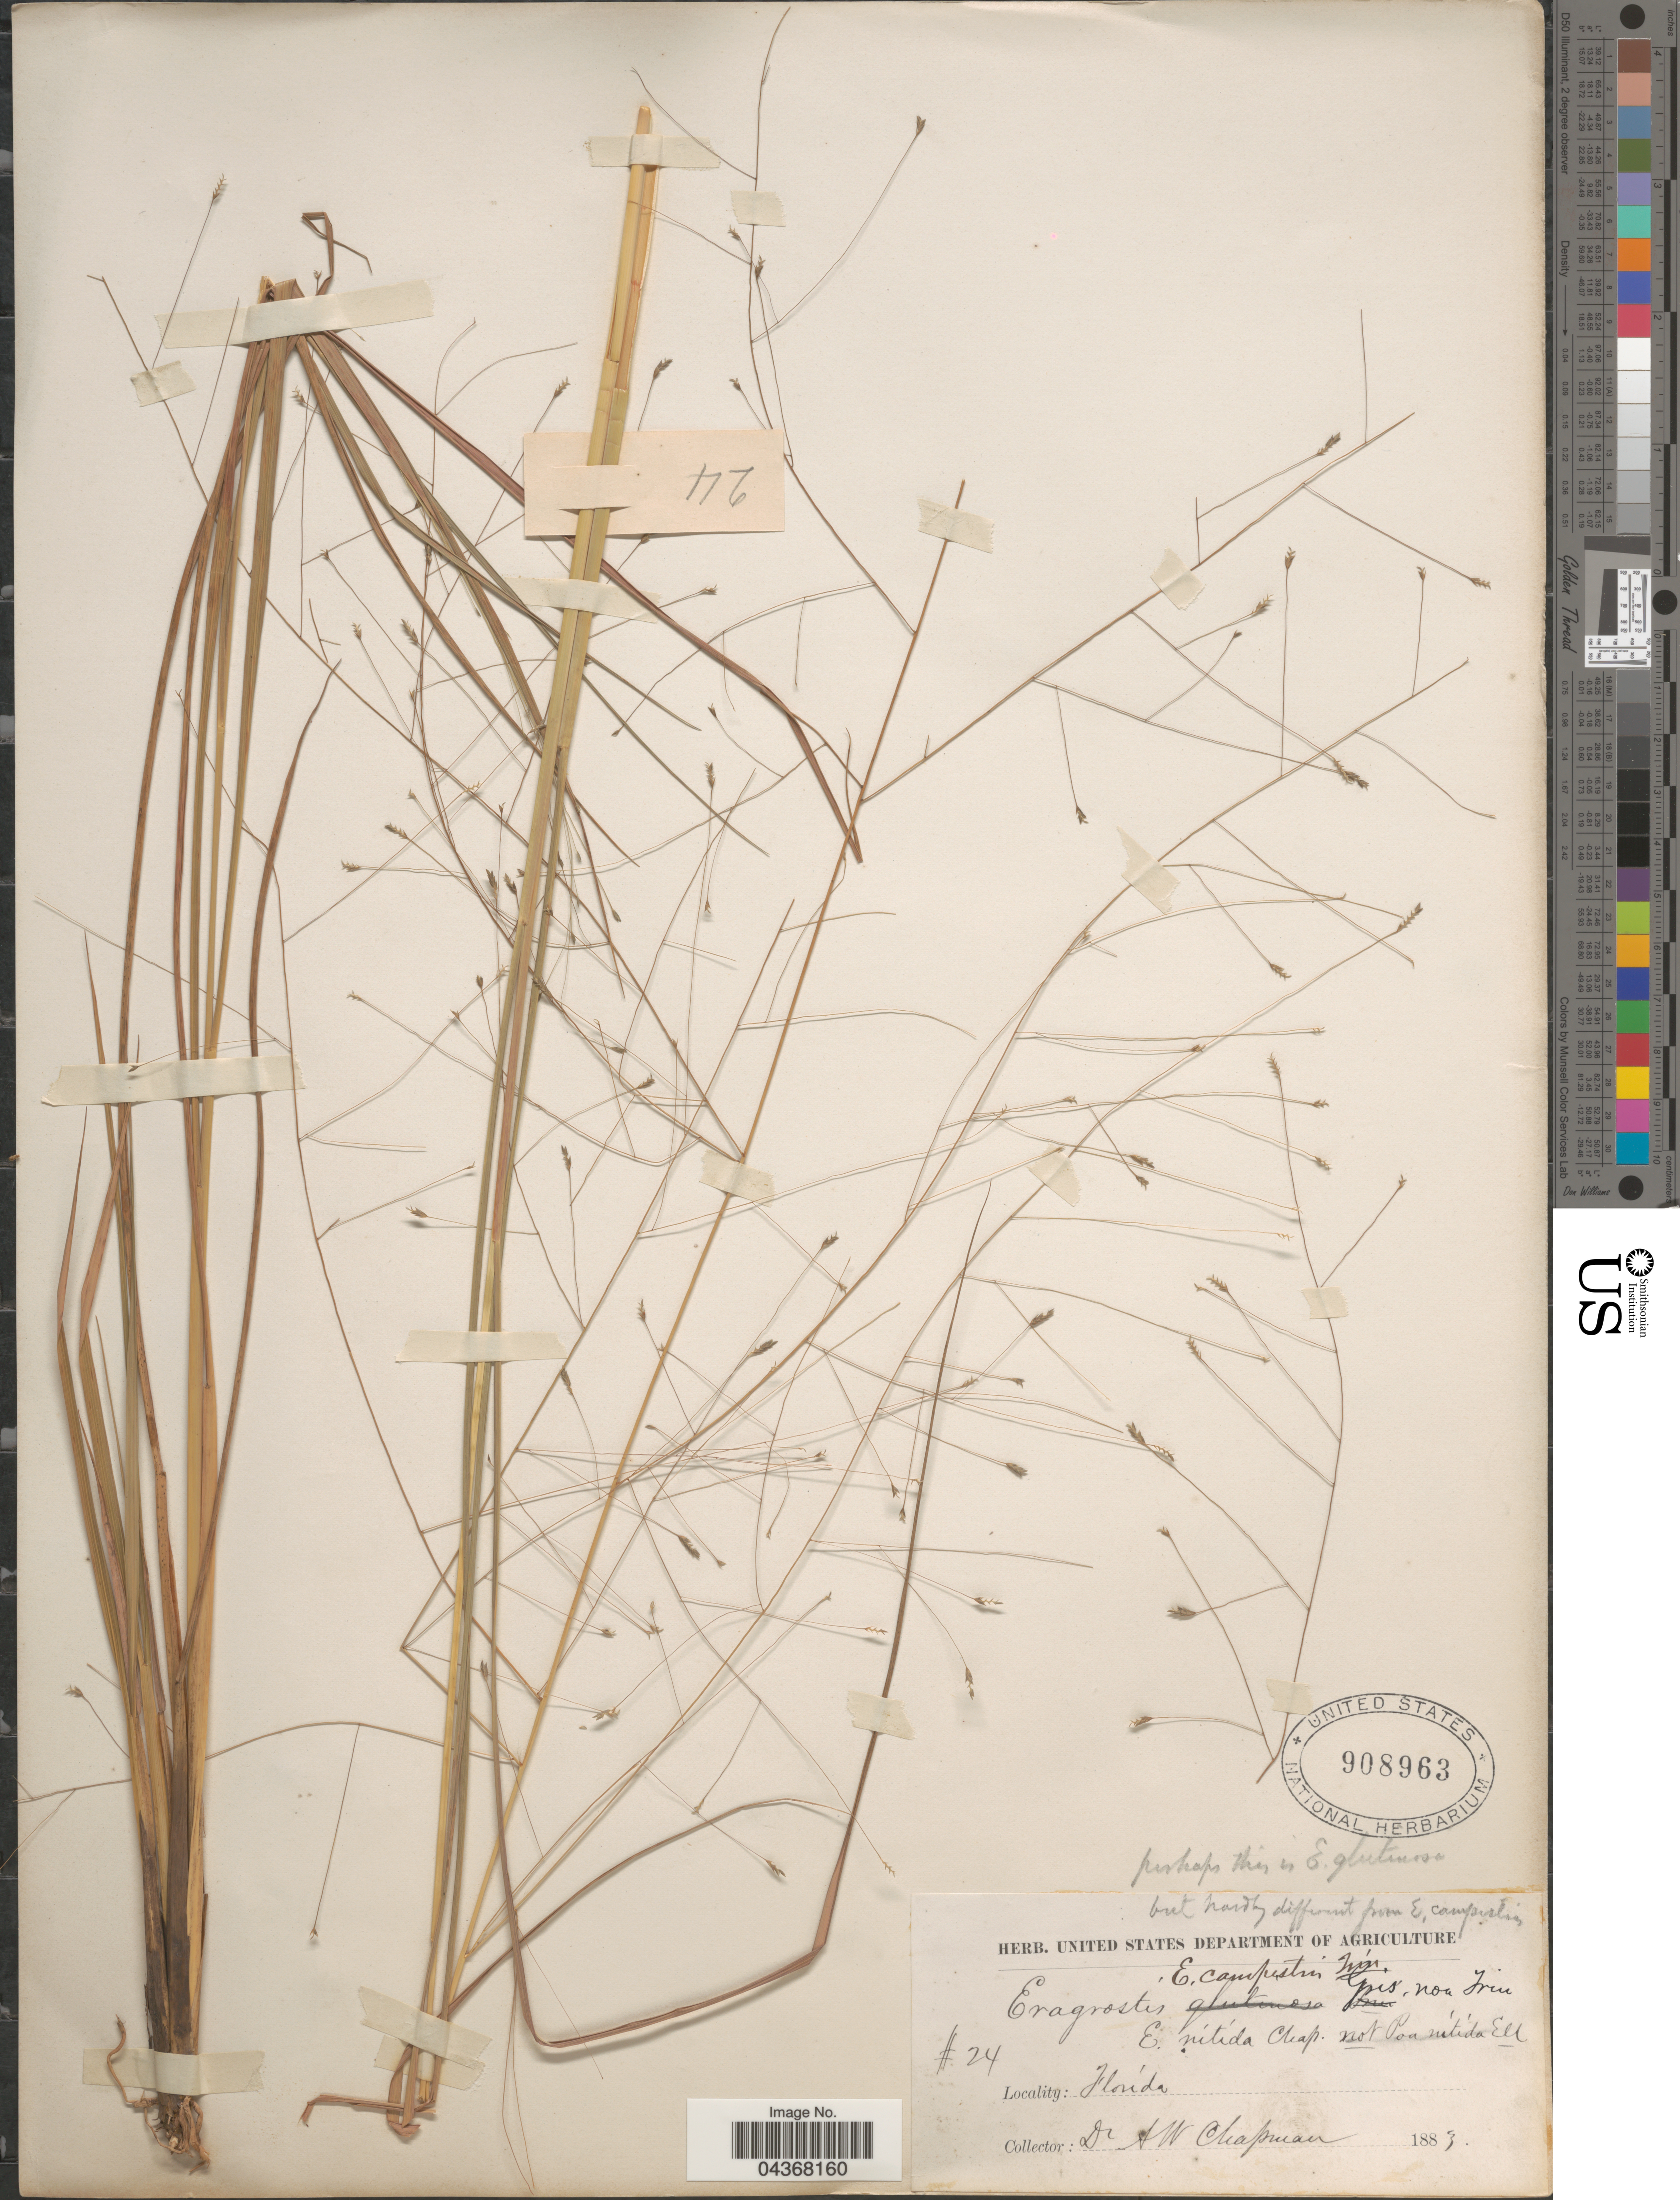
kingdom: Plantae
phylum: Tracheophyta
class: Liliopsida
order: Poales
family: Poaceae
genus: Eragrostis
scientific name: Eragrostis elliottii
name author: S. Watson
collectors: A. W. Chapman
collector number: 24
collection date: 1883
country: United States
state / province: Florida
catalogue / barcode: US 908963